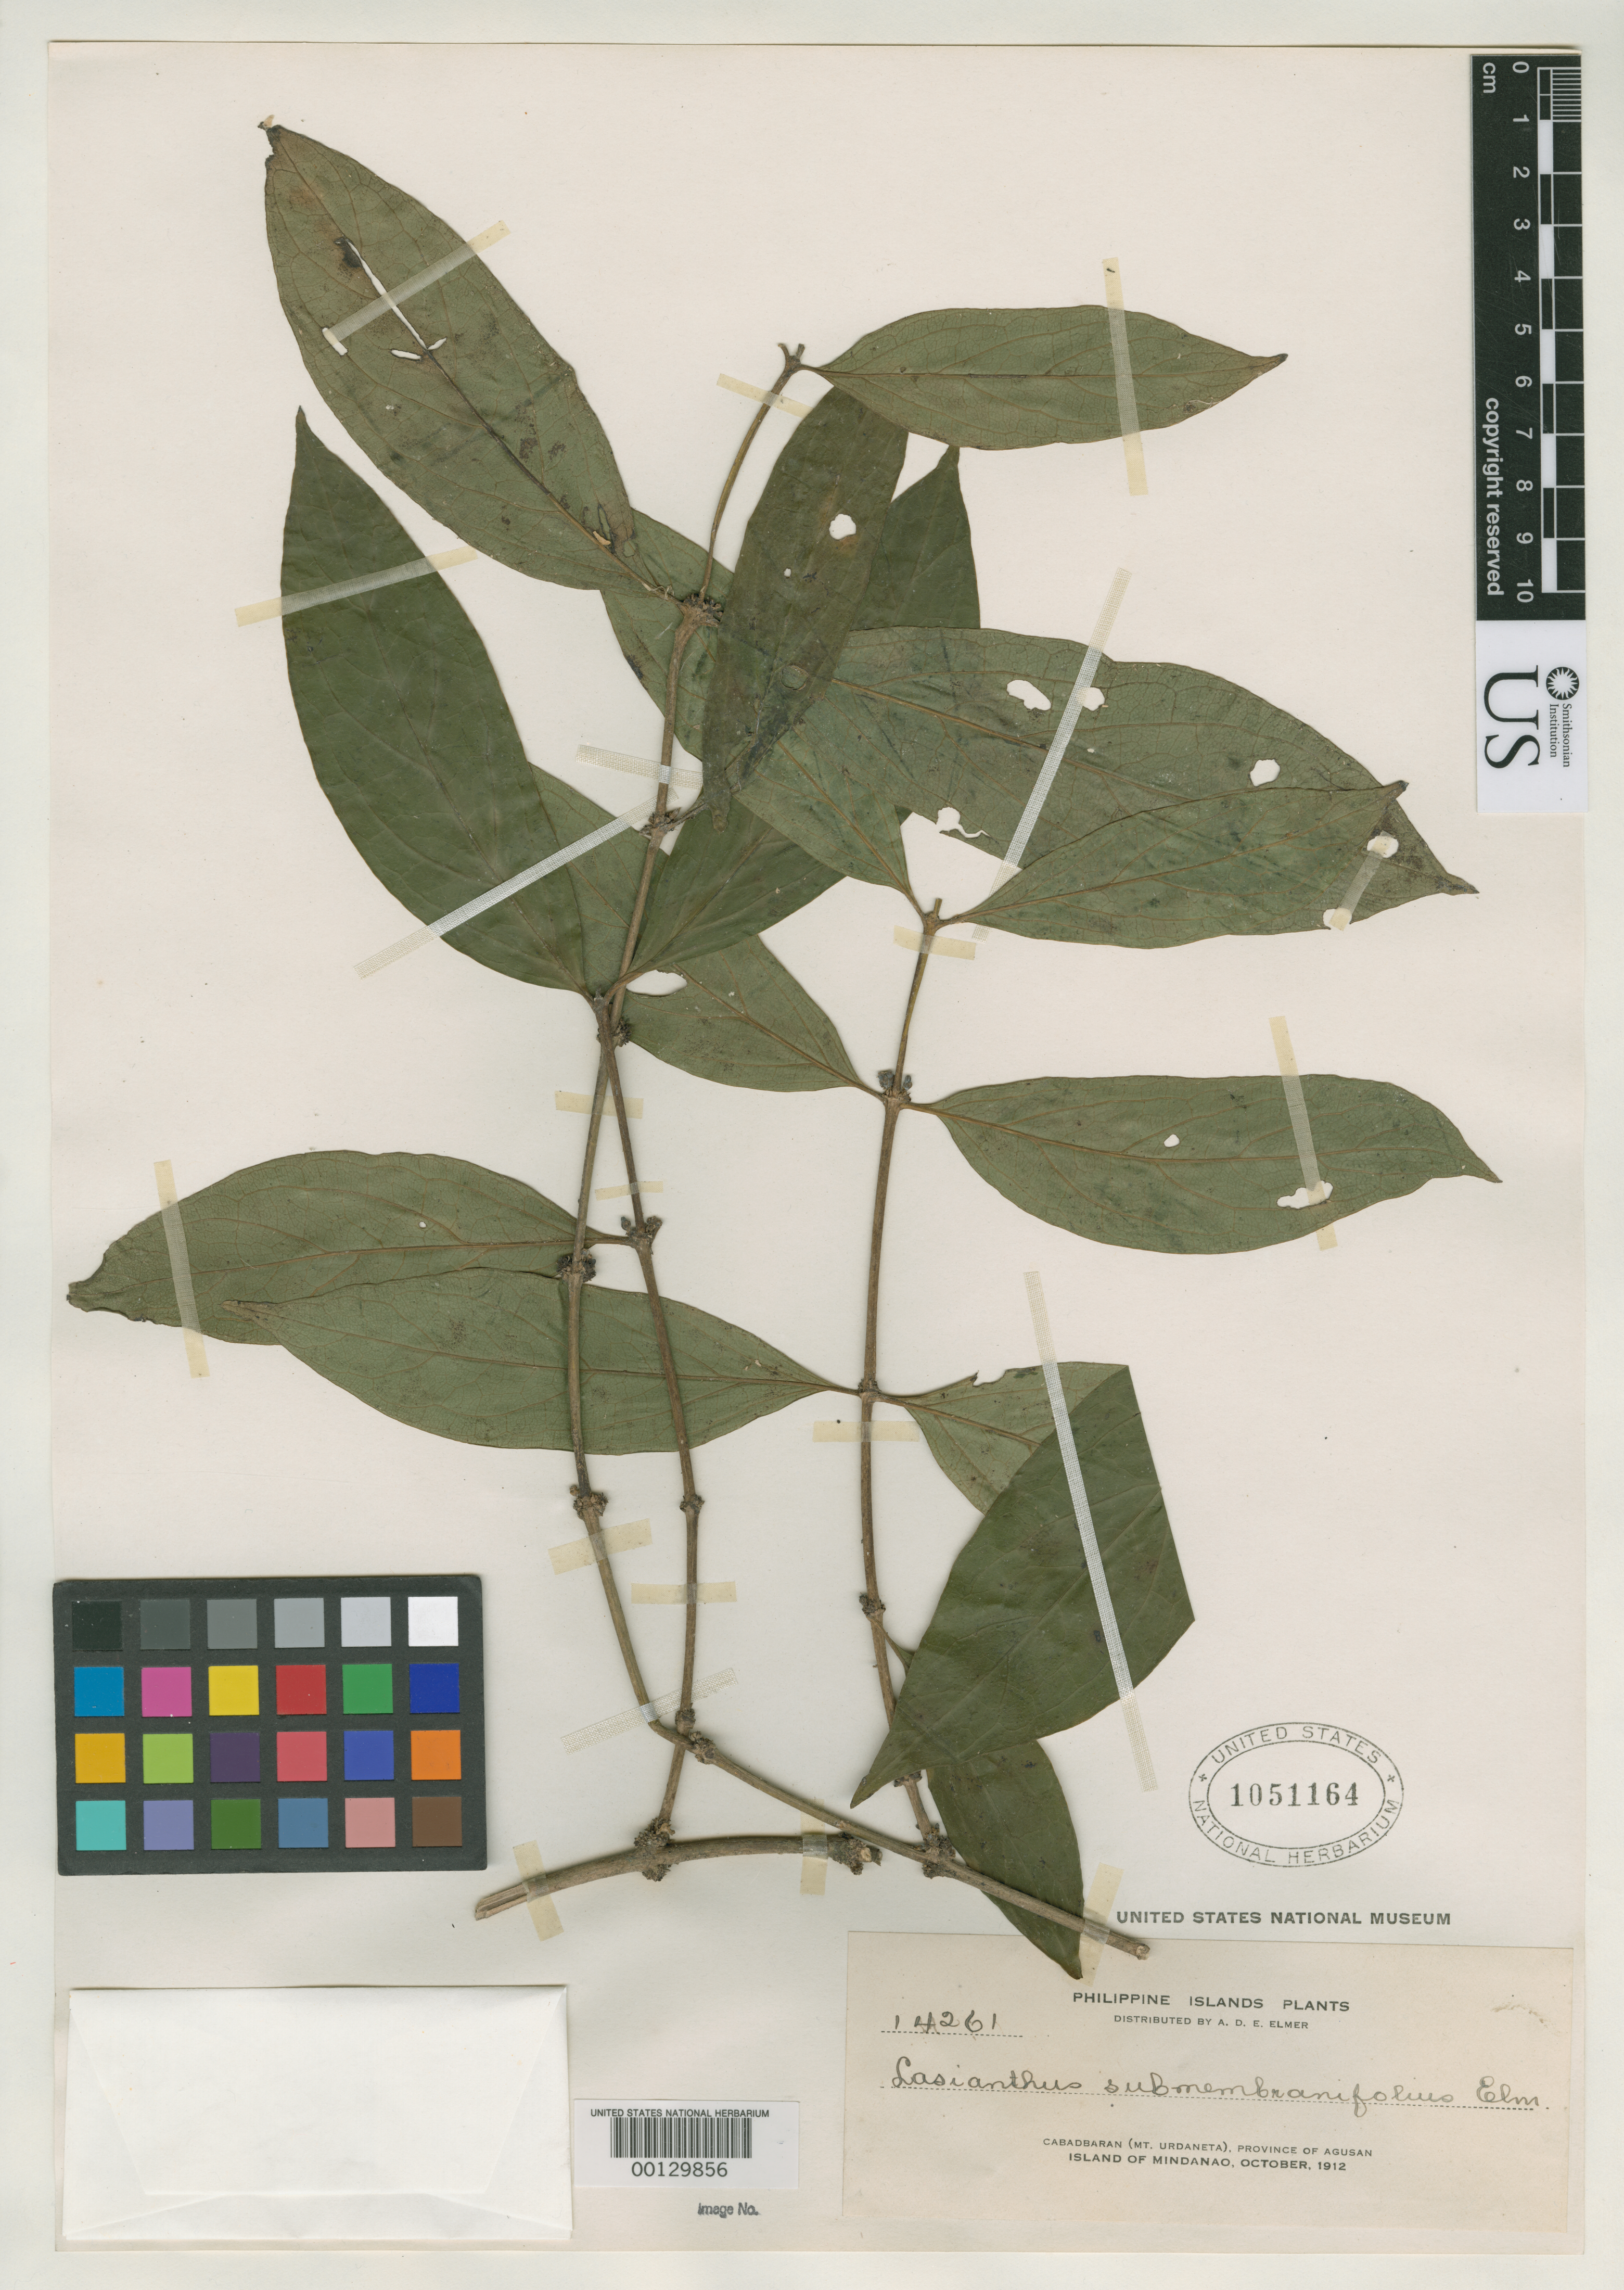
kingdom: Plantae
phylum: Tracheophyta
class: Magnoliopsida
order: Gentianales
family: Rubiaceae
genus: Lasianthus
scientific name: Lasianthus submembranifolius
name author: Elmer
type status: Isotype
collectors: A. D. E. Elmer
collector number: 14261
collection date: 1912-10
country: Philippines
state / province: Caraga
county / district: Agusan del Norte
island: Mindanao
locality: Cabadbaran (Mt. Urdaneta), Province of Agusan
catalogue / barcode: US 1051164